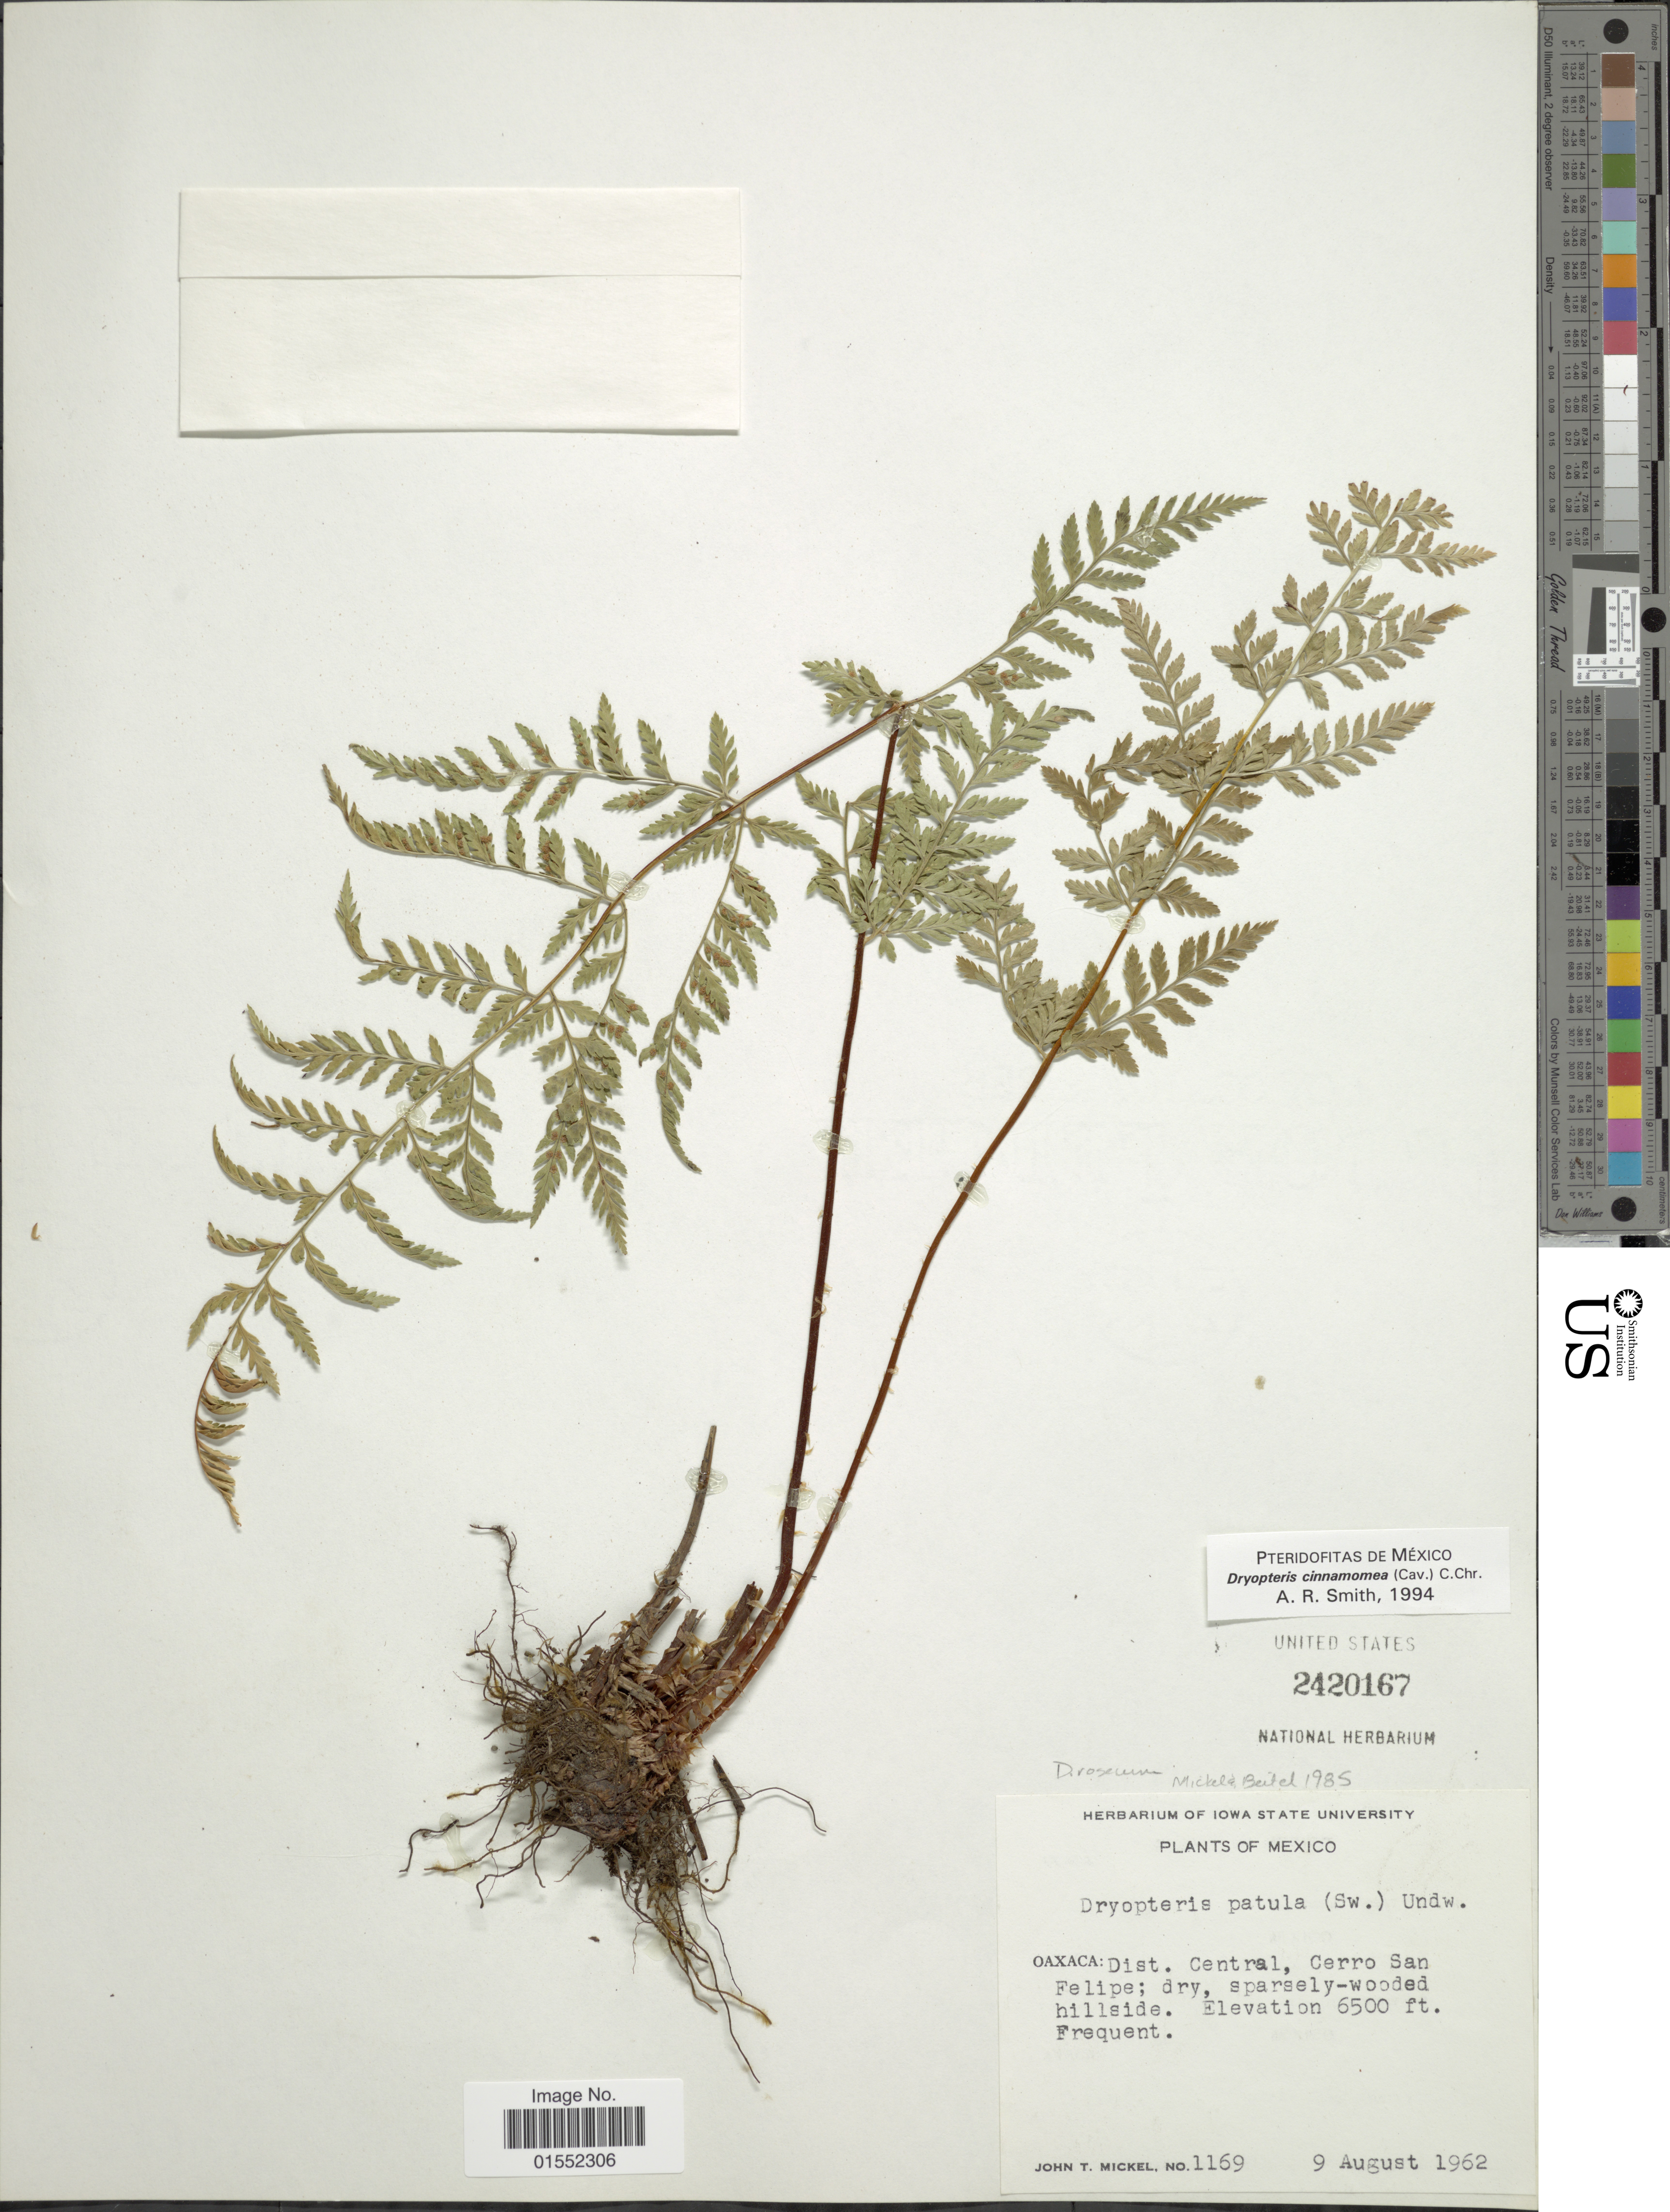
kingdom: Plantae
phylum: Tracheophyta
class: Polypodiopsida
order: Polypodiales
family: Dryopteridaceae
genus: Dryopteris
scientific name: Dryopteris cinnamomea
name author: (Cav.) C. Chr.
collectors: J. T. Mickel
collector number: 1169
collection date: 1962-08-09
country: Mexico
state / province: Oaxaca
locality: Dist. Central, Cerro San Felipe; dry, sparsely-wooded hillside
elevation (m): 1981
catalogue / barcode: US 2420167